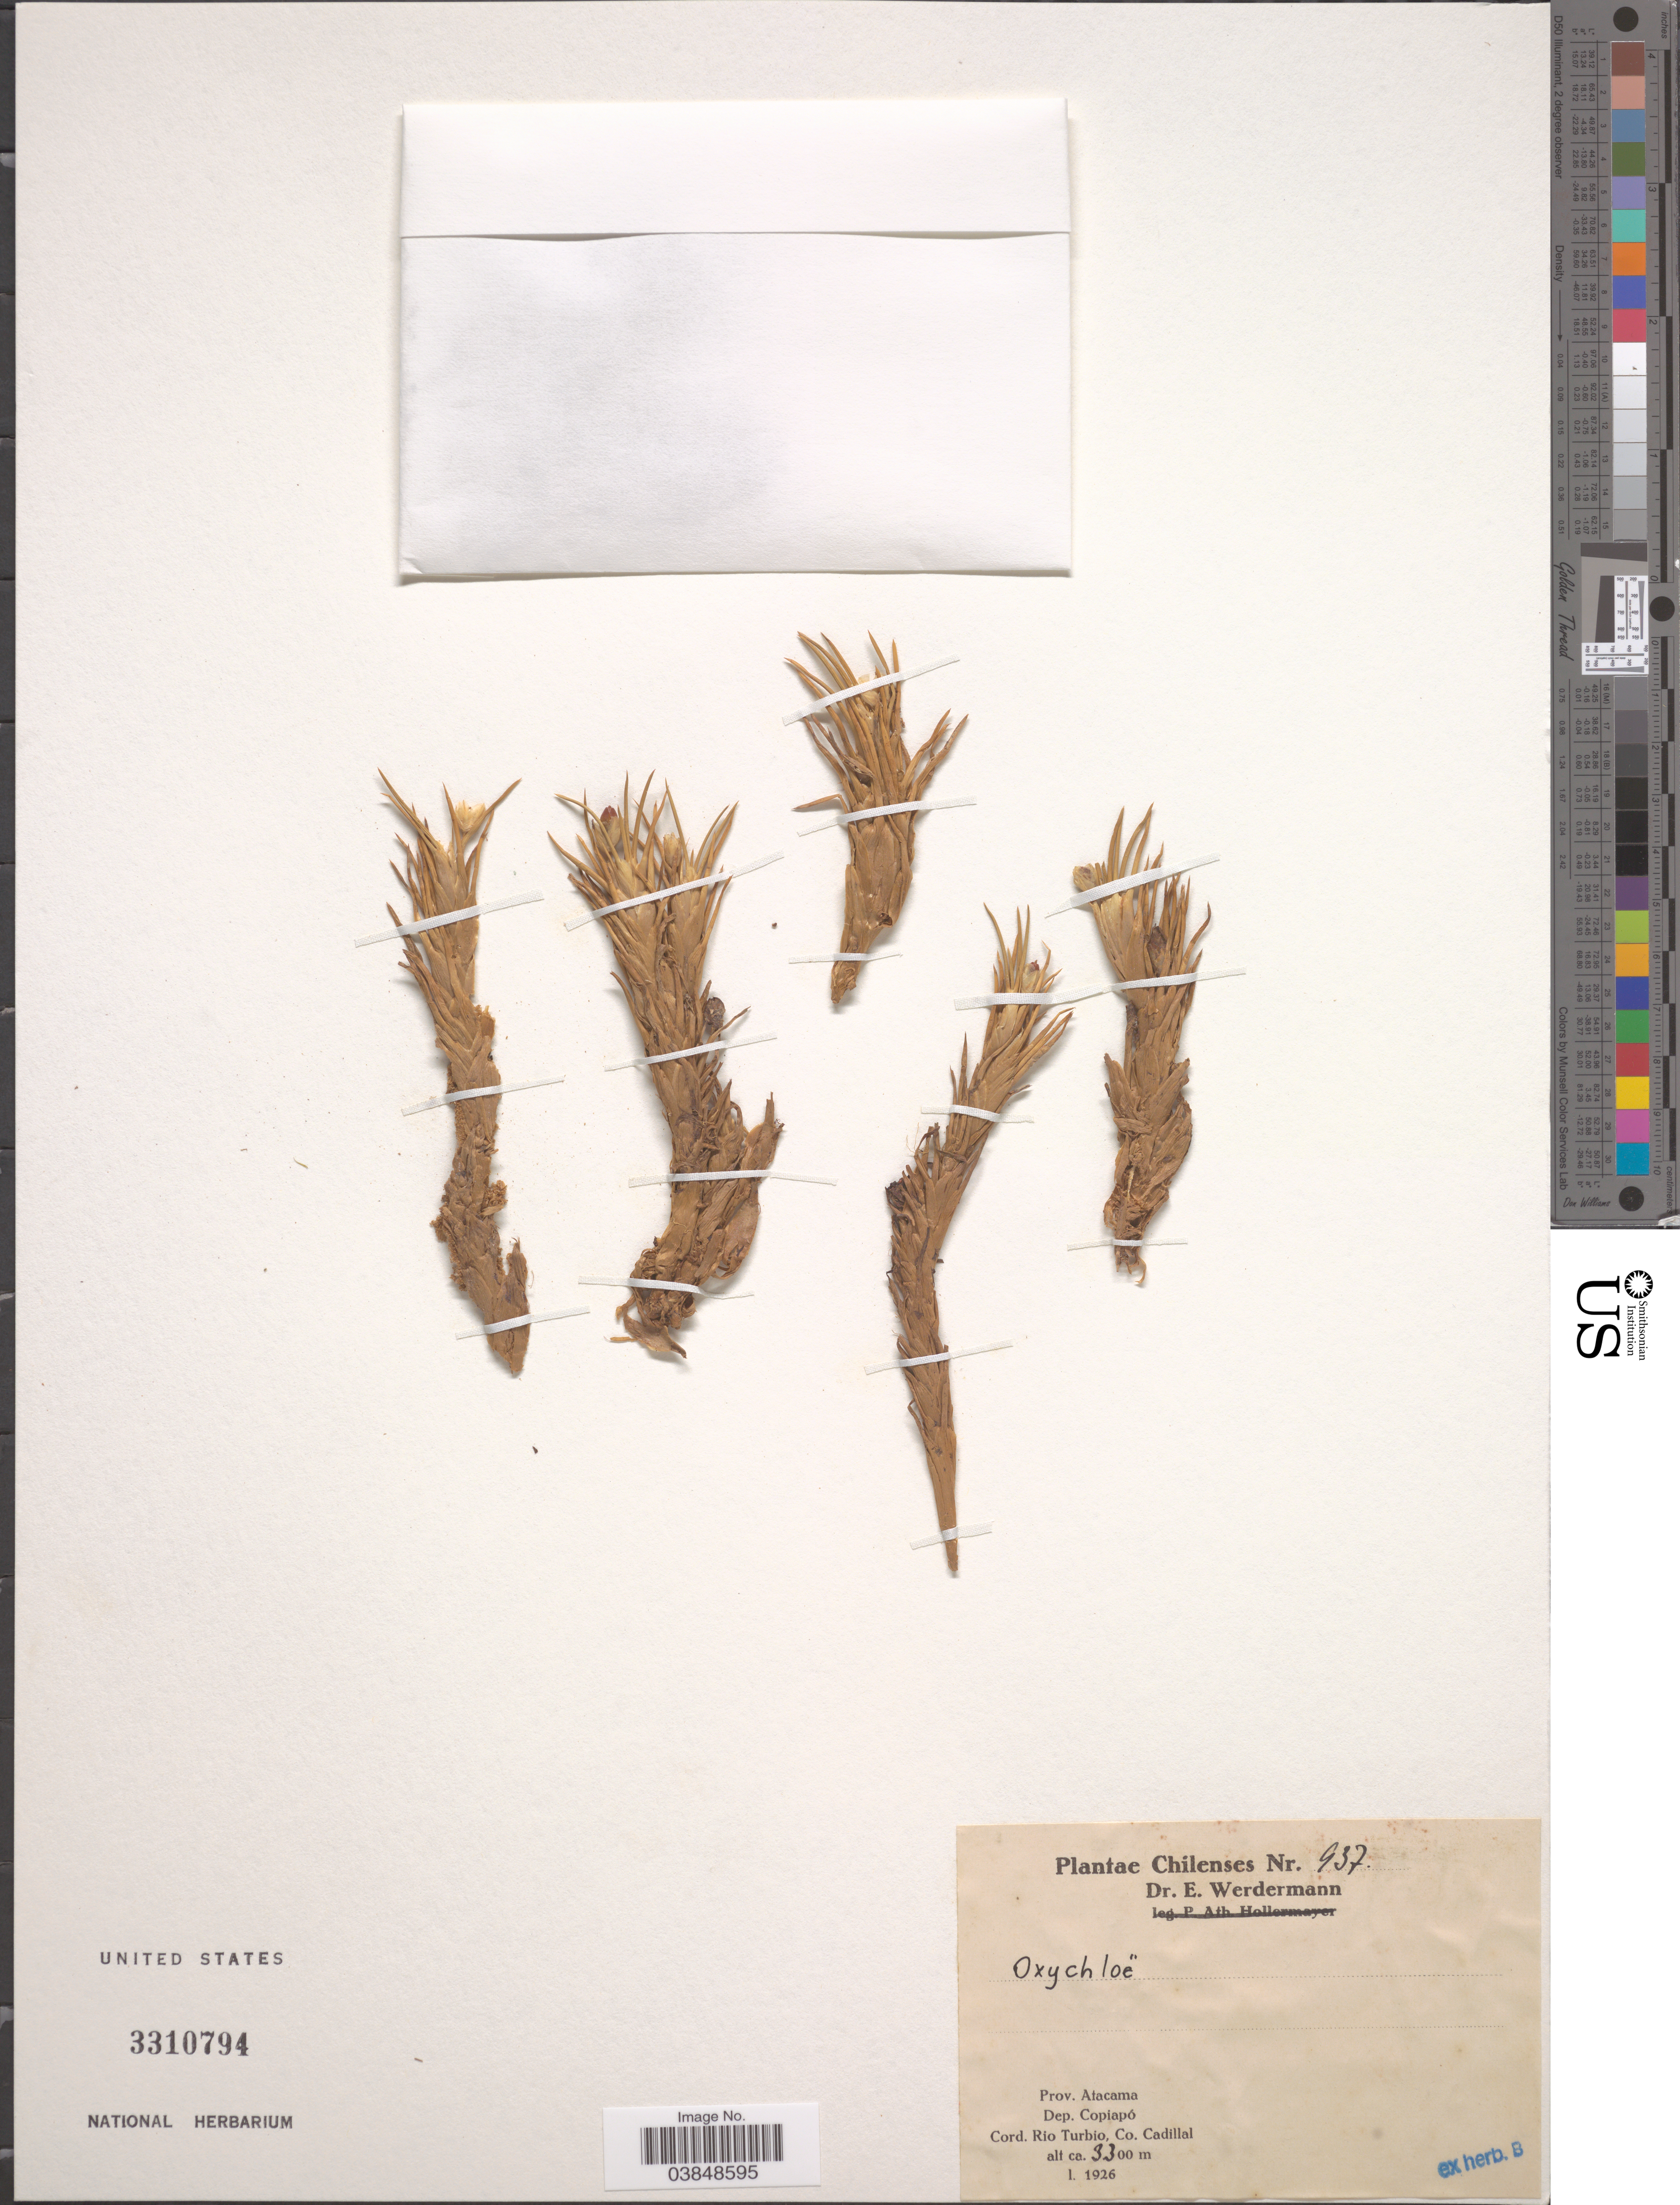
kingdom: Plantae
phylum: Tracheophyta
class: Liliopsida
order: Poales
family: Juncaceae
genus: Oxychloe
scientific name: Oxychloë sp.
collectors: E. Werdermann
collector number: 937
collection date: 1926-01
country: Chile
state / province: Atacama (III)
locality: Dep. Copiapó. Cord. Rio Turbio, Co. Cadillal.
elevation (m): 3300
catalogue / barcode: US 3310794